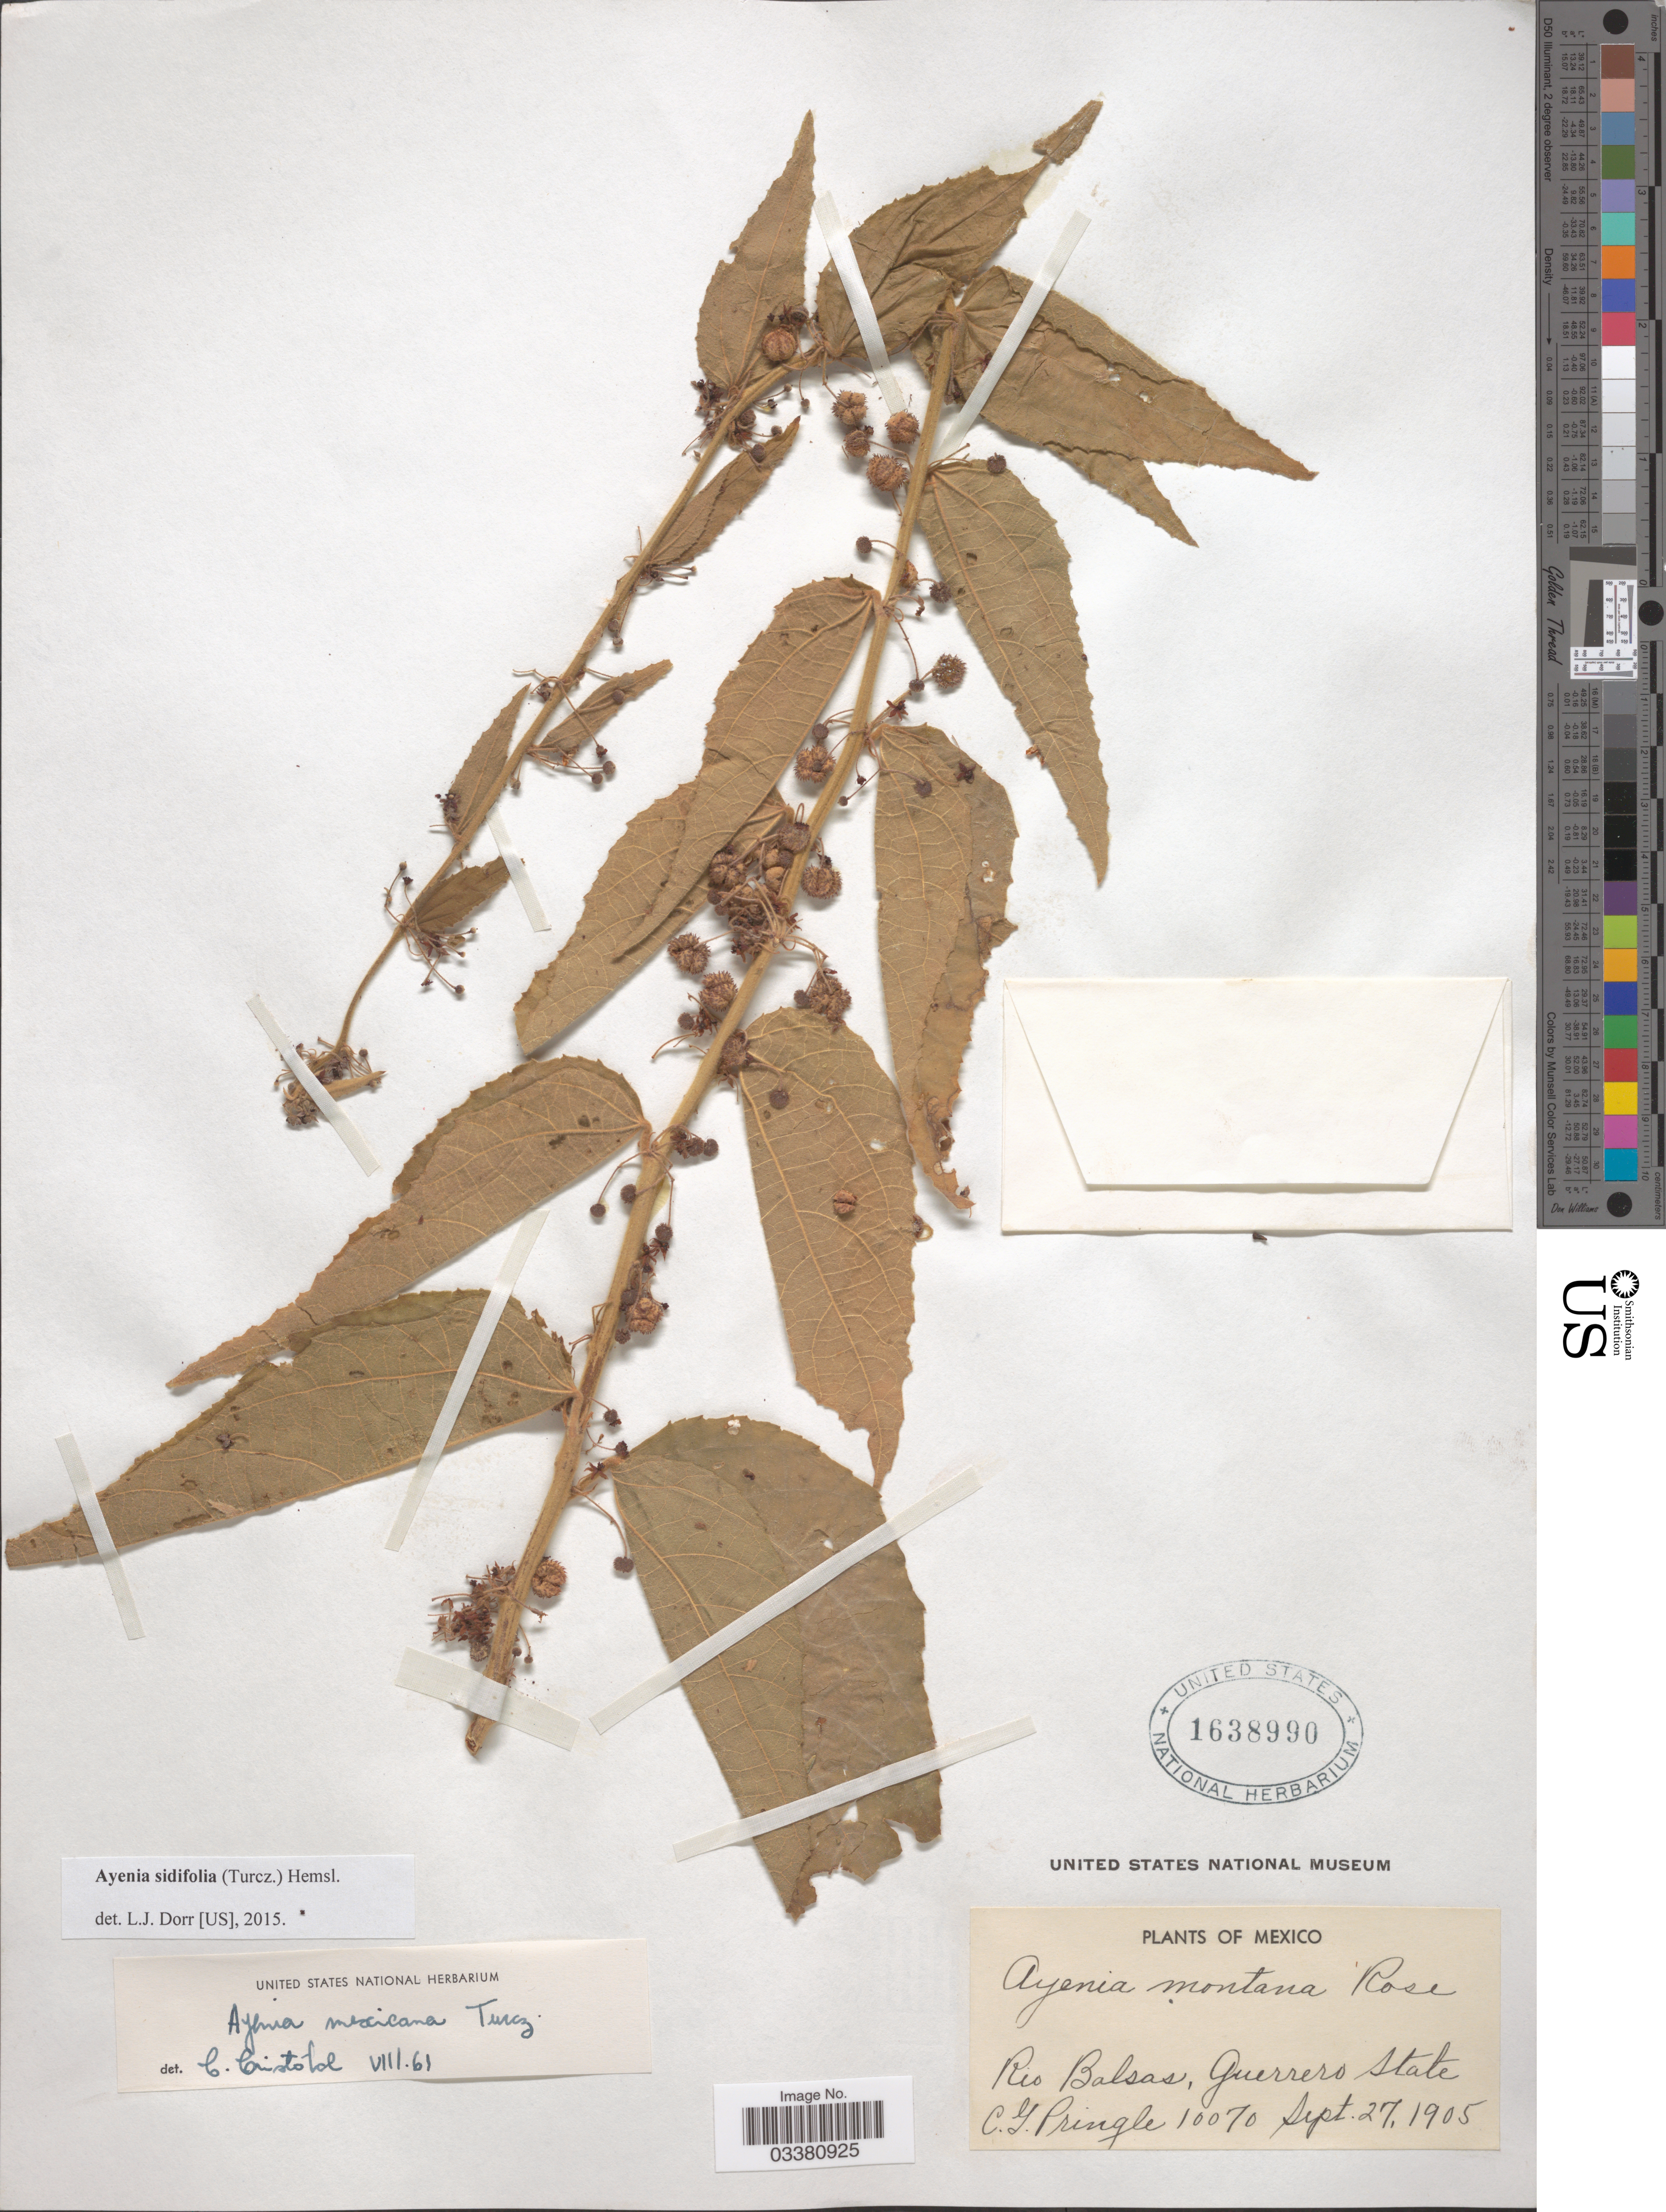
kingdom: Plantae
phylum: Tracheophyta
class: Magnoliopsida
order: Malvales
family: Malvaceae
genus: Ayenia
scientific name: Ayenia sidifolia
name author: (Turcz.) Hemsley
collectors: C. G. Pringle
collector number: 10070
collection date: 1905-09-27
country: Mexico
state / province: Guerrero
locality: Rio Balsas.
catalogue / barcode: US 1638990